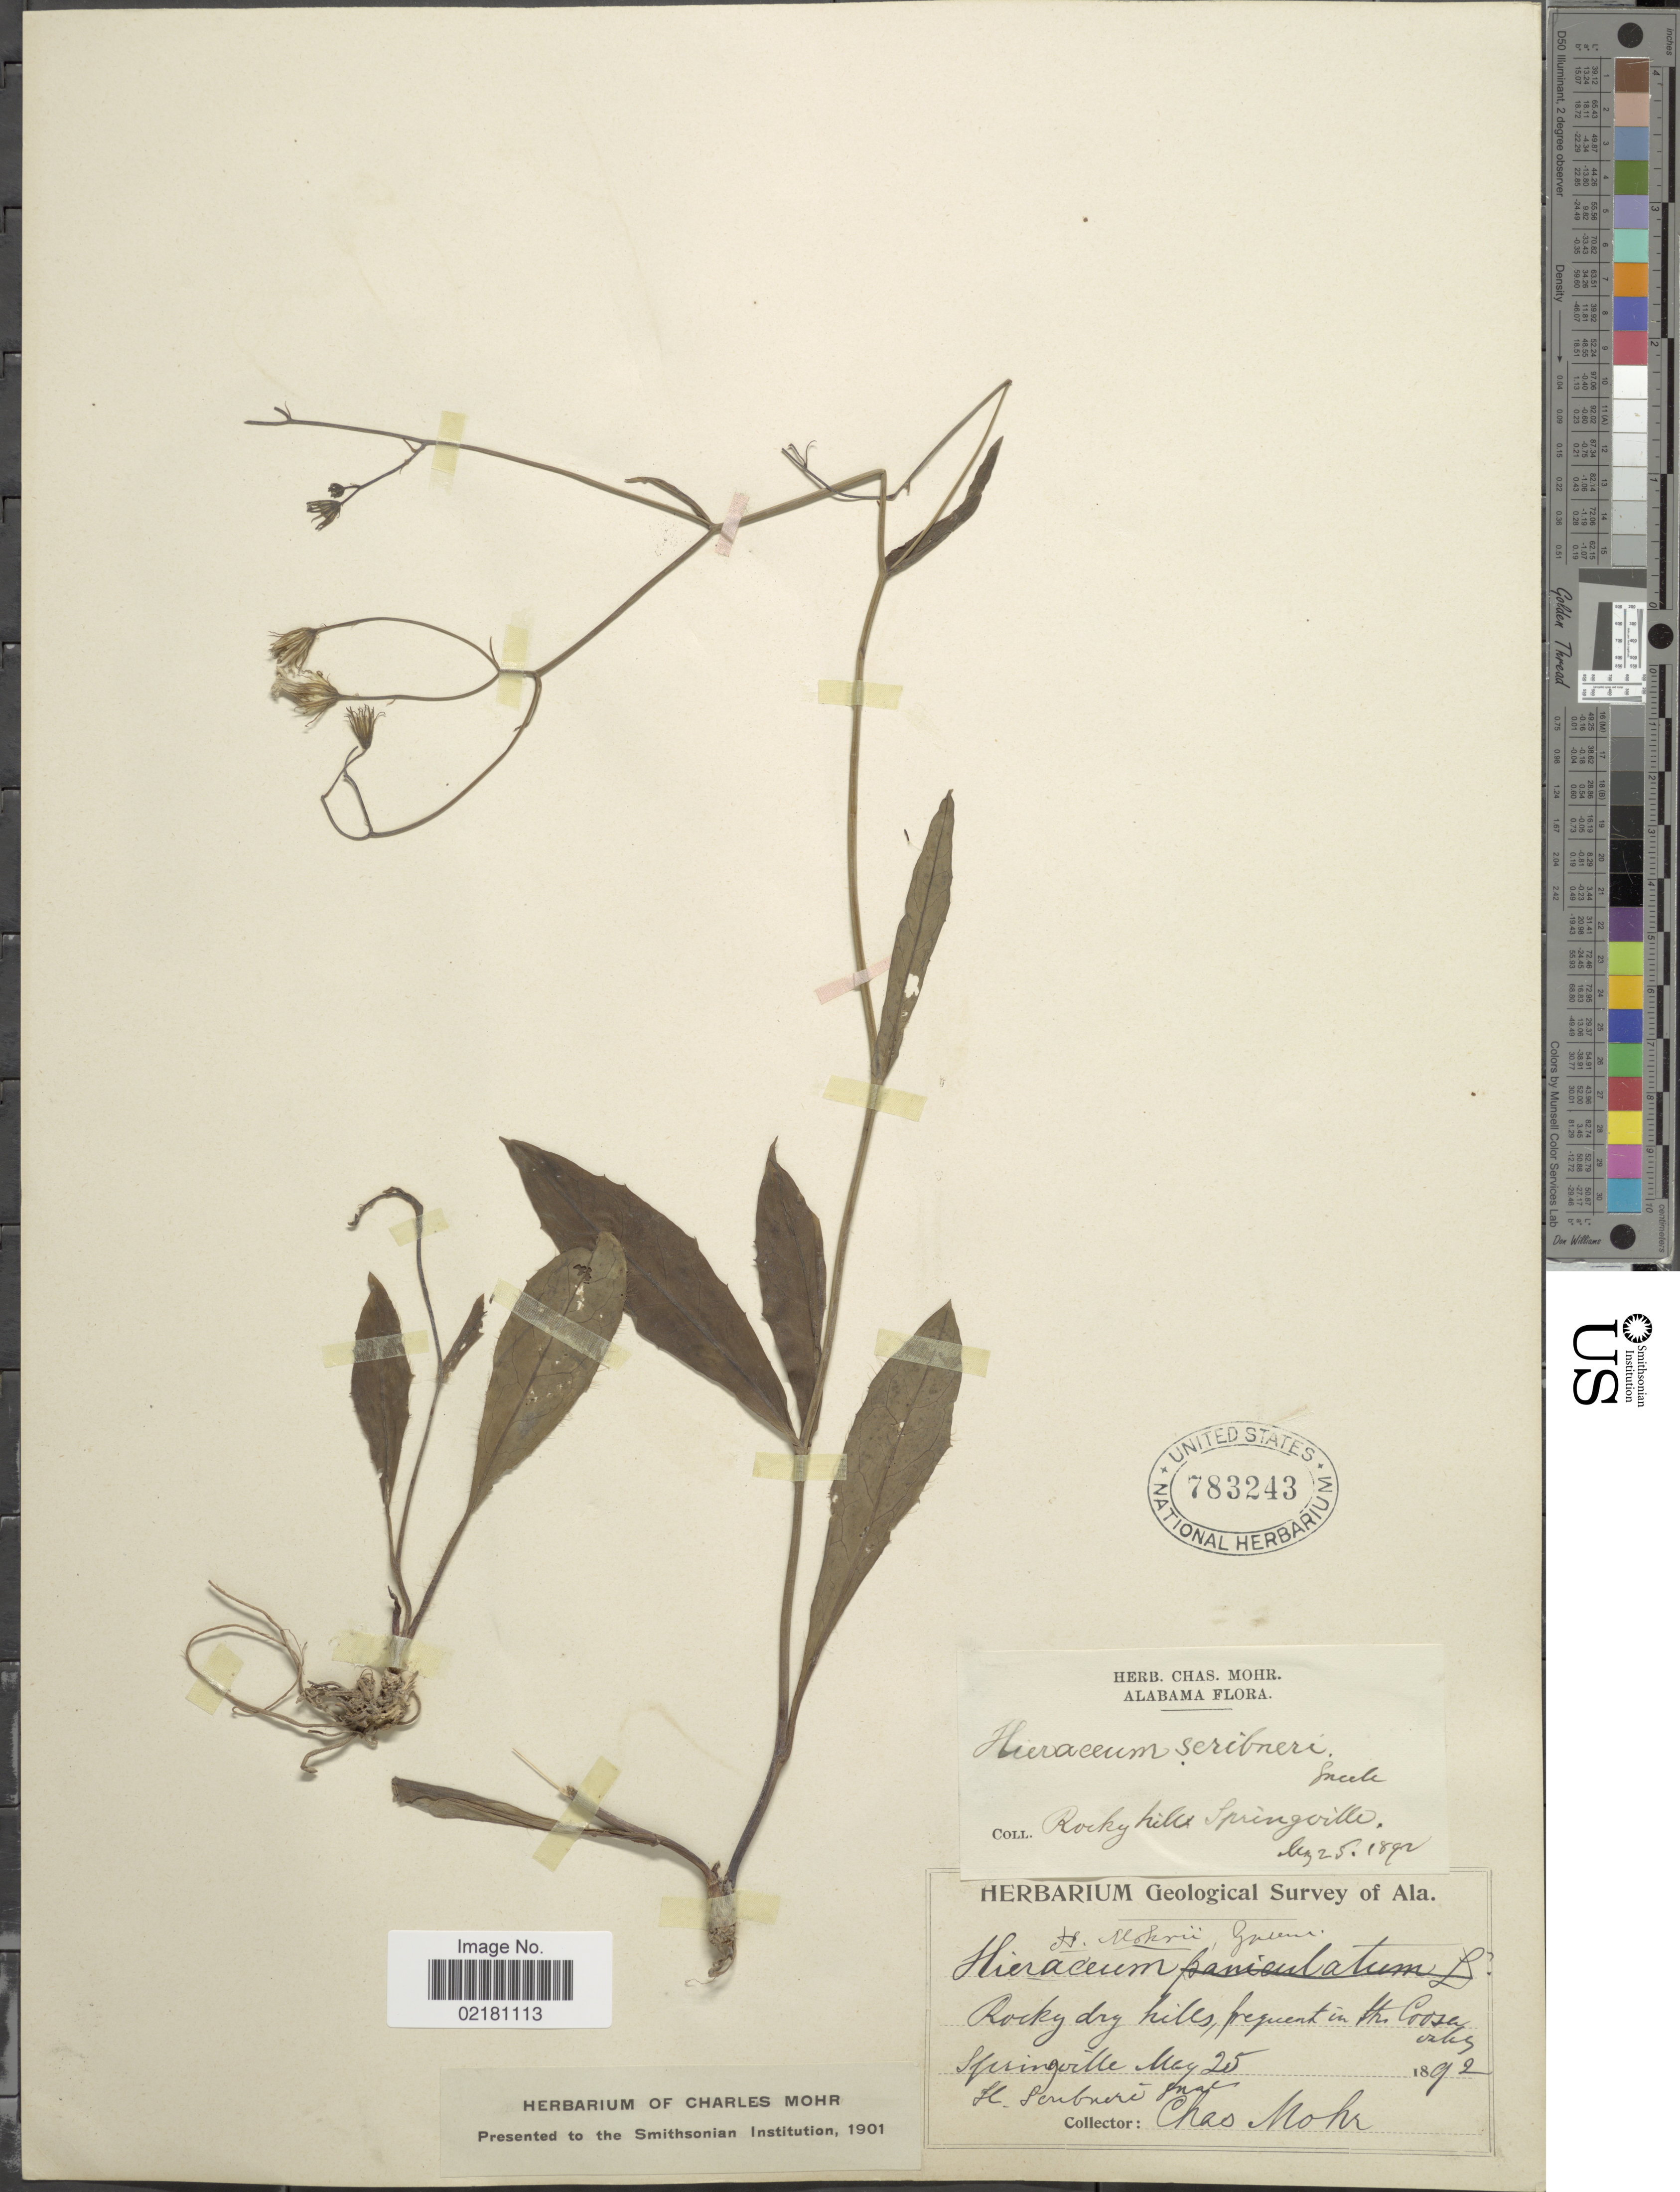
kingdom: Plantae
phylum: Tracheophyta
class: Magnoliopsida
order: Asterales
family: Asteraceae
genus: Hieracium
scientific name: Hieracium scribneri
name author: Small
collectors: Mohr, C. T. (herbarium)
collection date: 1892-05-25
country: United States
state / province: Alabama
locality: Rocky dry hills, frequent in the Coosa valley, Springville.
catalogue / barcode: US 783243